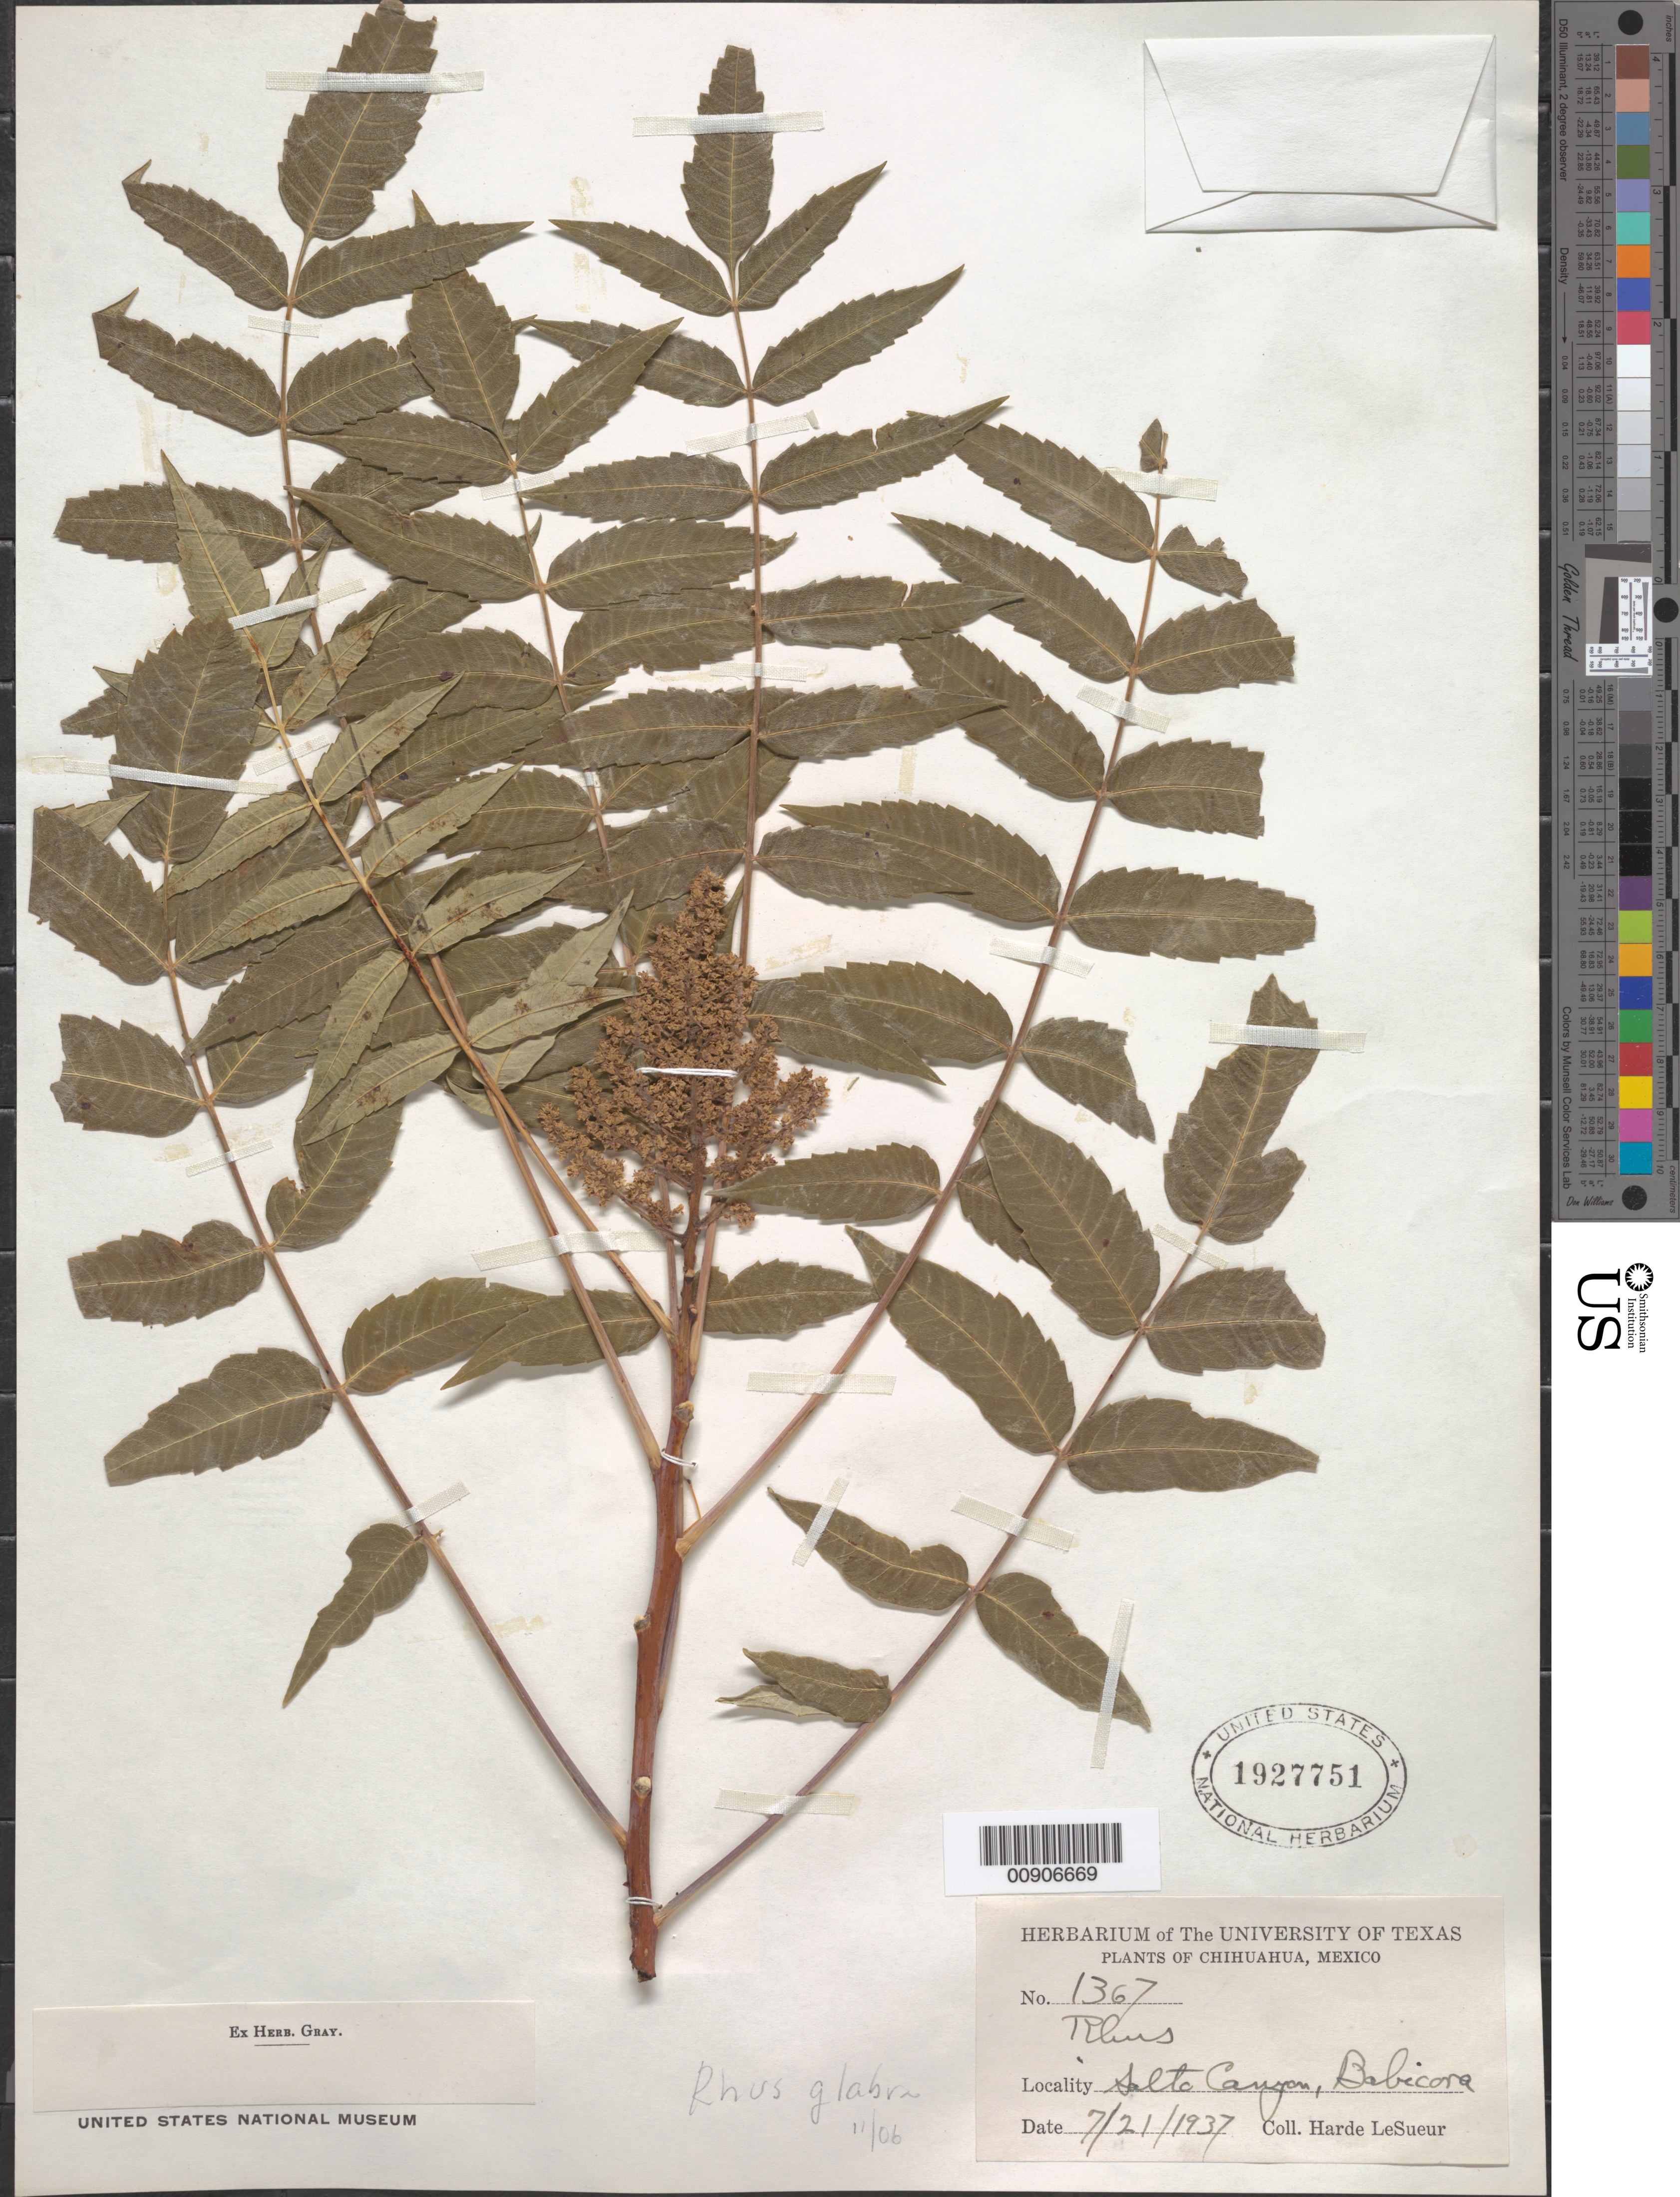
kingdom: Plantae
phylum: Tracheophyta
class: Magnoliopsida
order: Sapindales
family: Anacardiaceae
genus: Rhus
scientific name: Rhus glabra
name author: L.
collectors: D. H. LeSueur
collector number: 1367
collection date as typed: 21 Jul 1937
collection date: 1937-07-21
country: Mexico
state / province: Chihuahua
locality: Salto Canyon, Babicora, Chihuahua.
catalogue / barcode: US 1927751